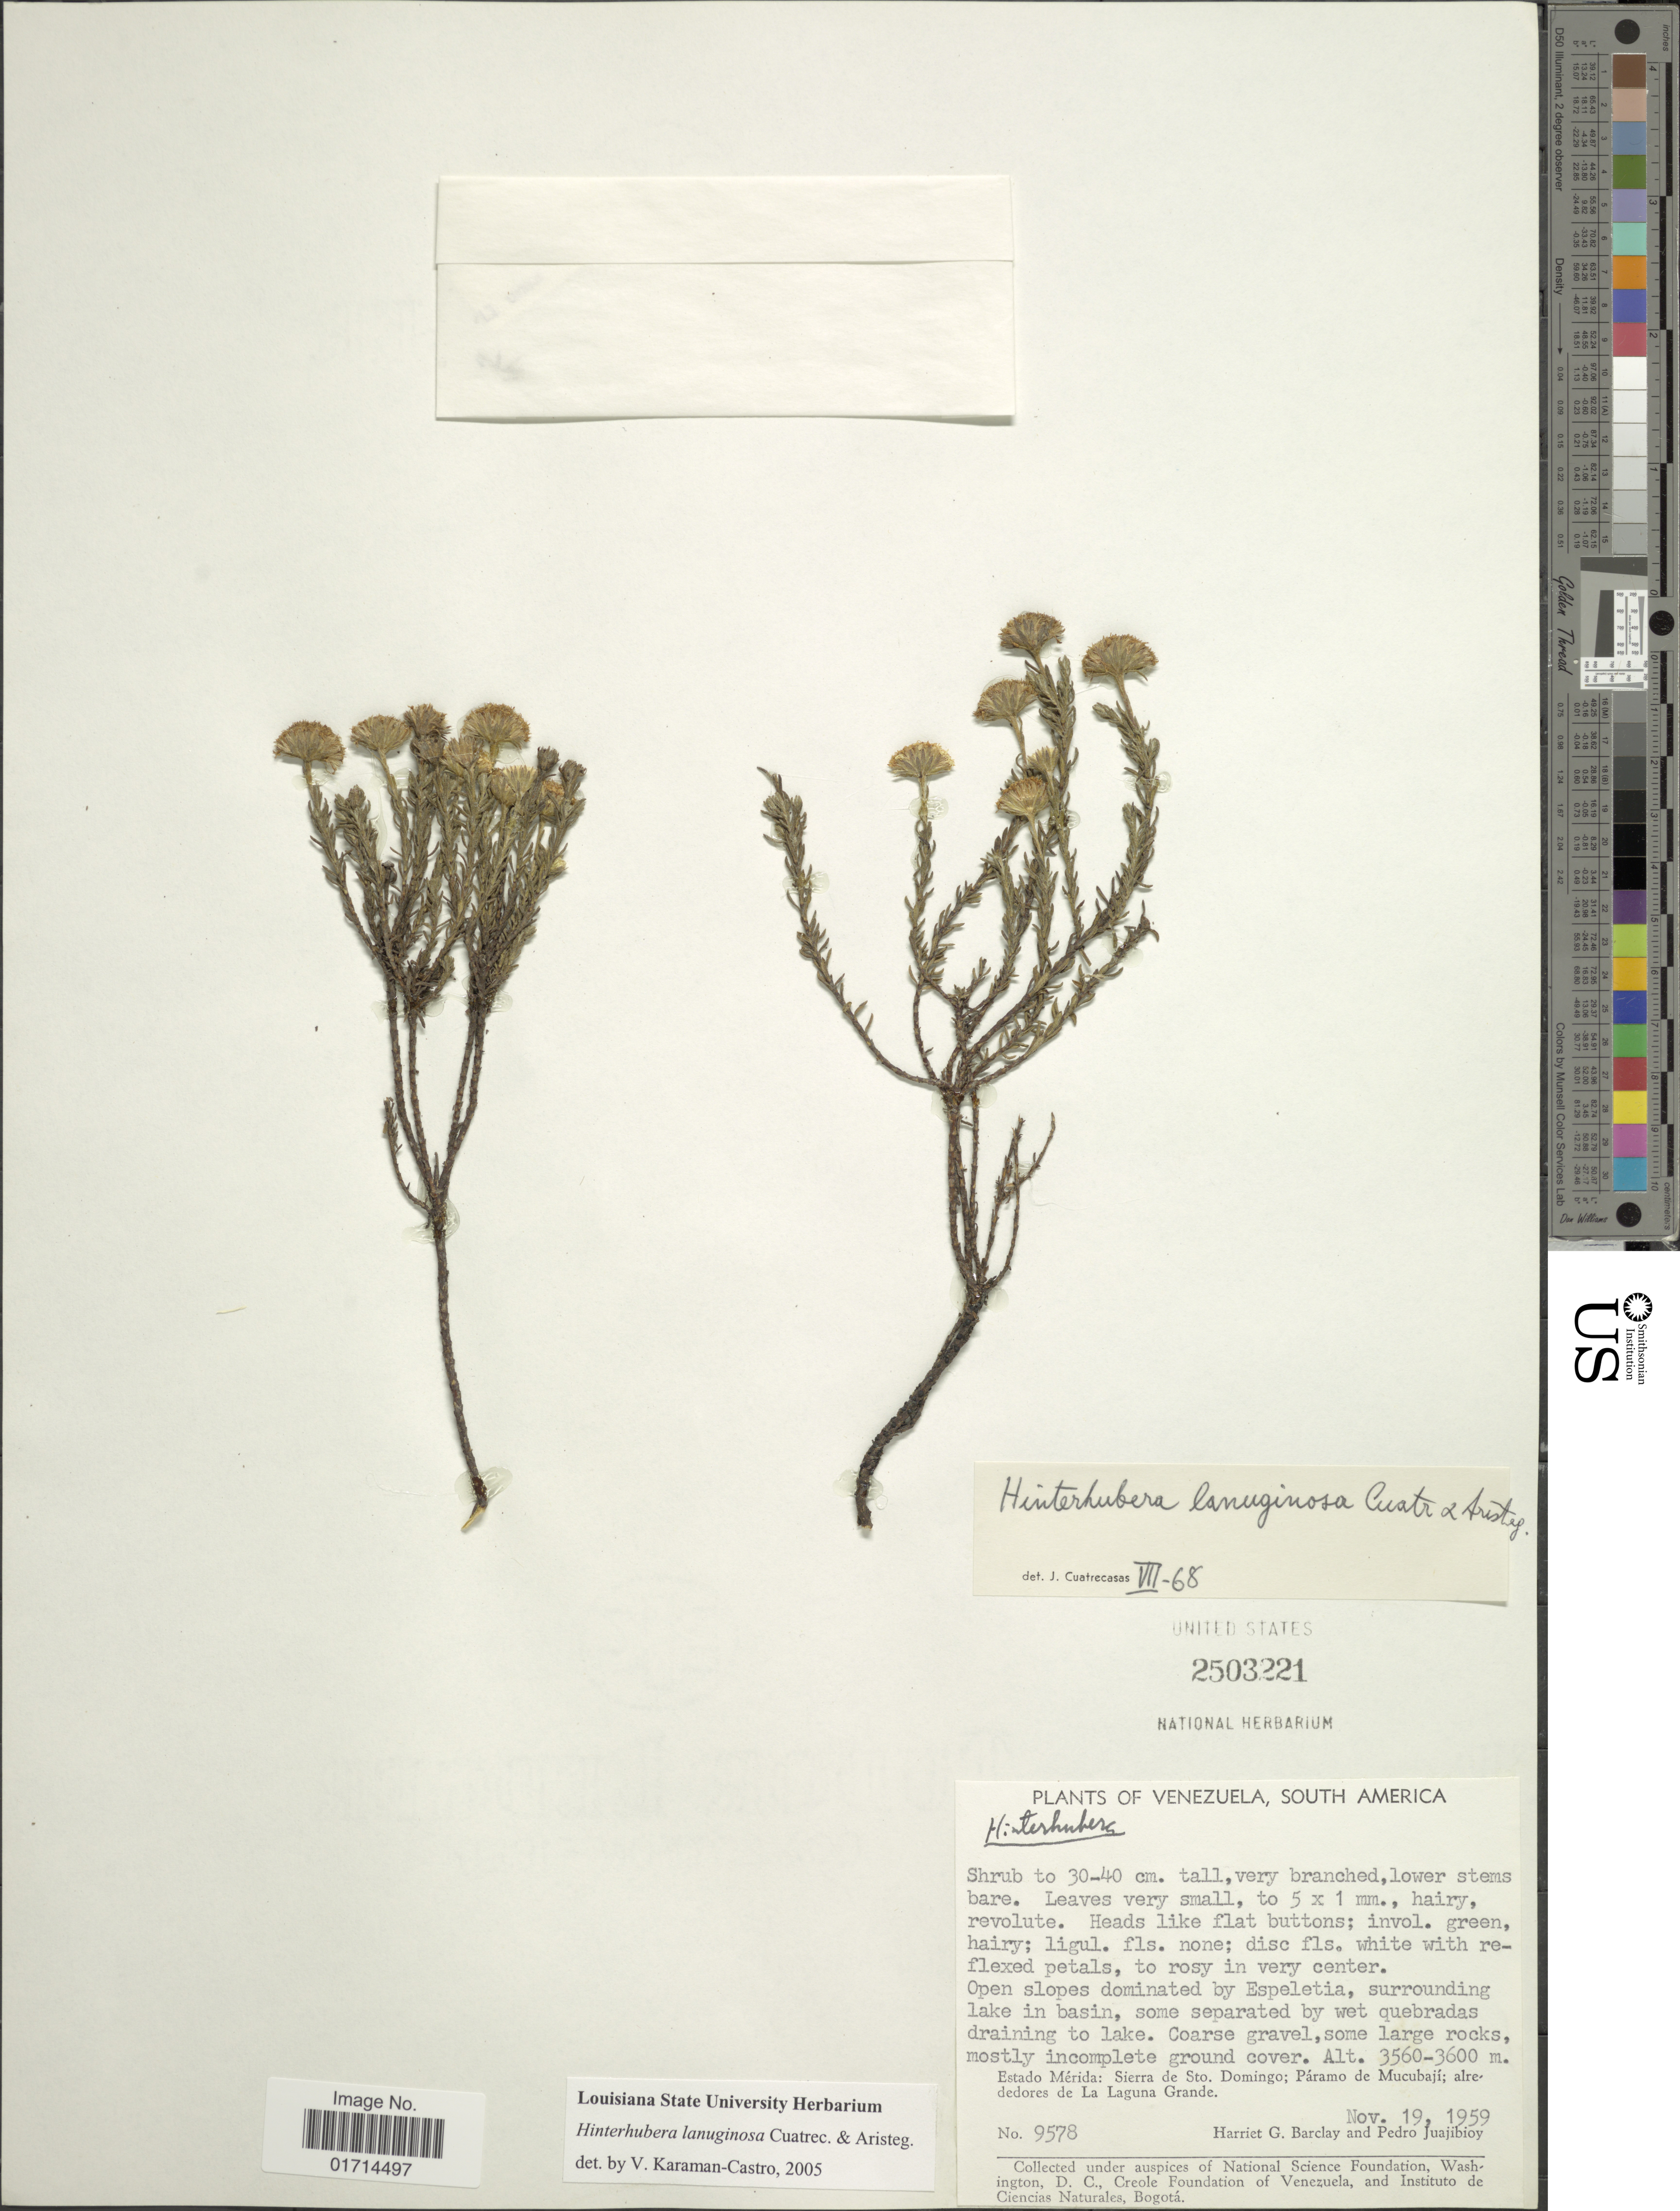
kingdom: Plantae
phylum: Tracheophyta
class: Magnoliopsida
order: Asterales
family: Asteraceae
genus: Hinterhubera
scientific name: Hinterhubera lanuginosa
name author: Cuatrec. & Aristeg.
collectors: H. G. Barclay & P. Juajibioy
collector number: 9578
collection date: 1959-11-19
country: Venezuela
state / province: Mérida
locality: Sierra de Sto. Domingo; Paramo de Mucubaji; alrededores de La Laguna Grande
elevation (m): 3560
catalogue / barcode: US 2503221